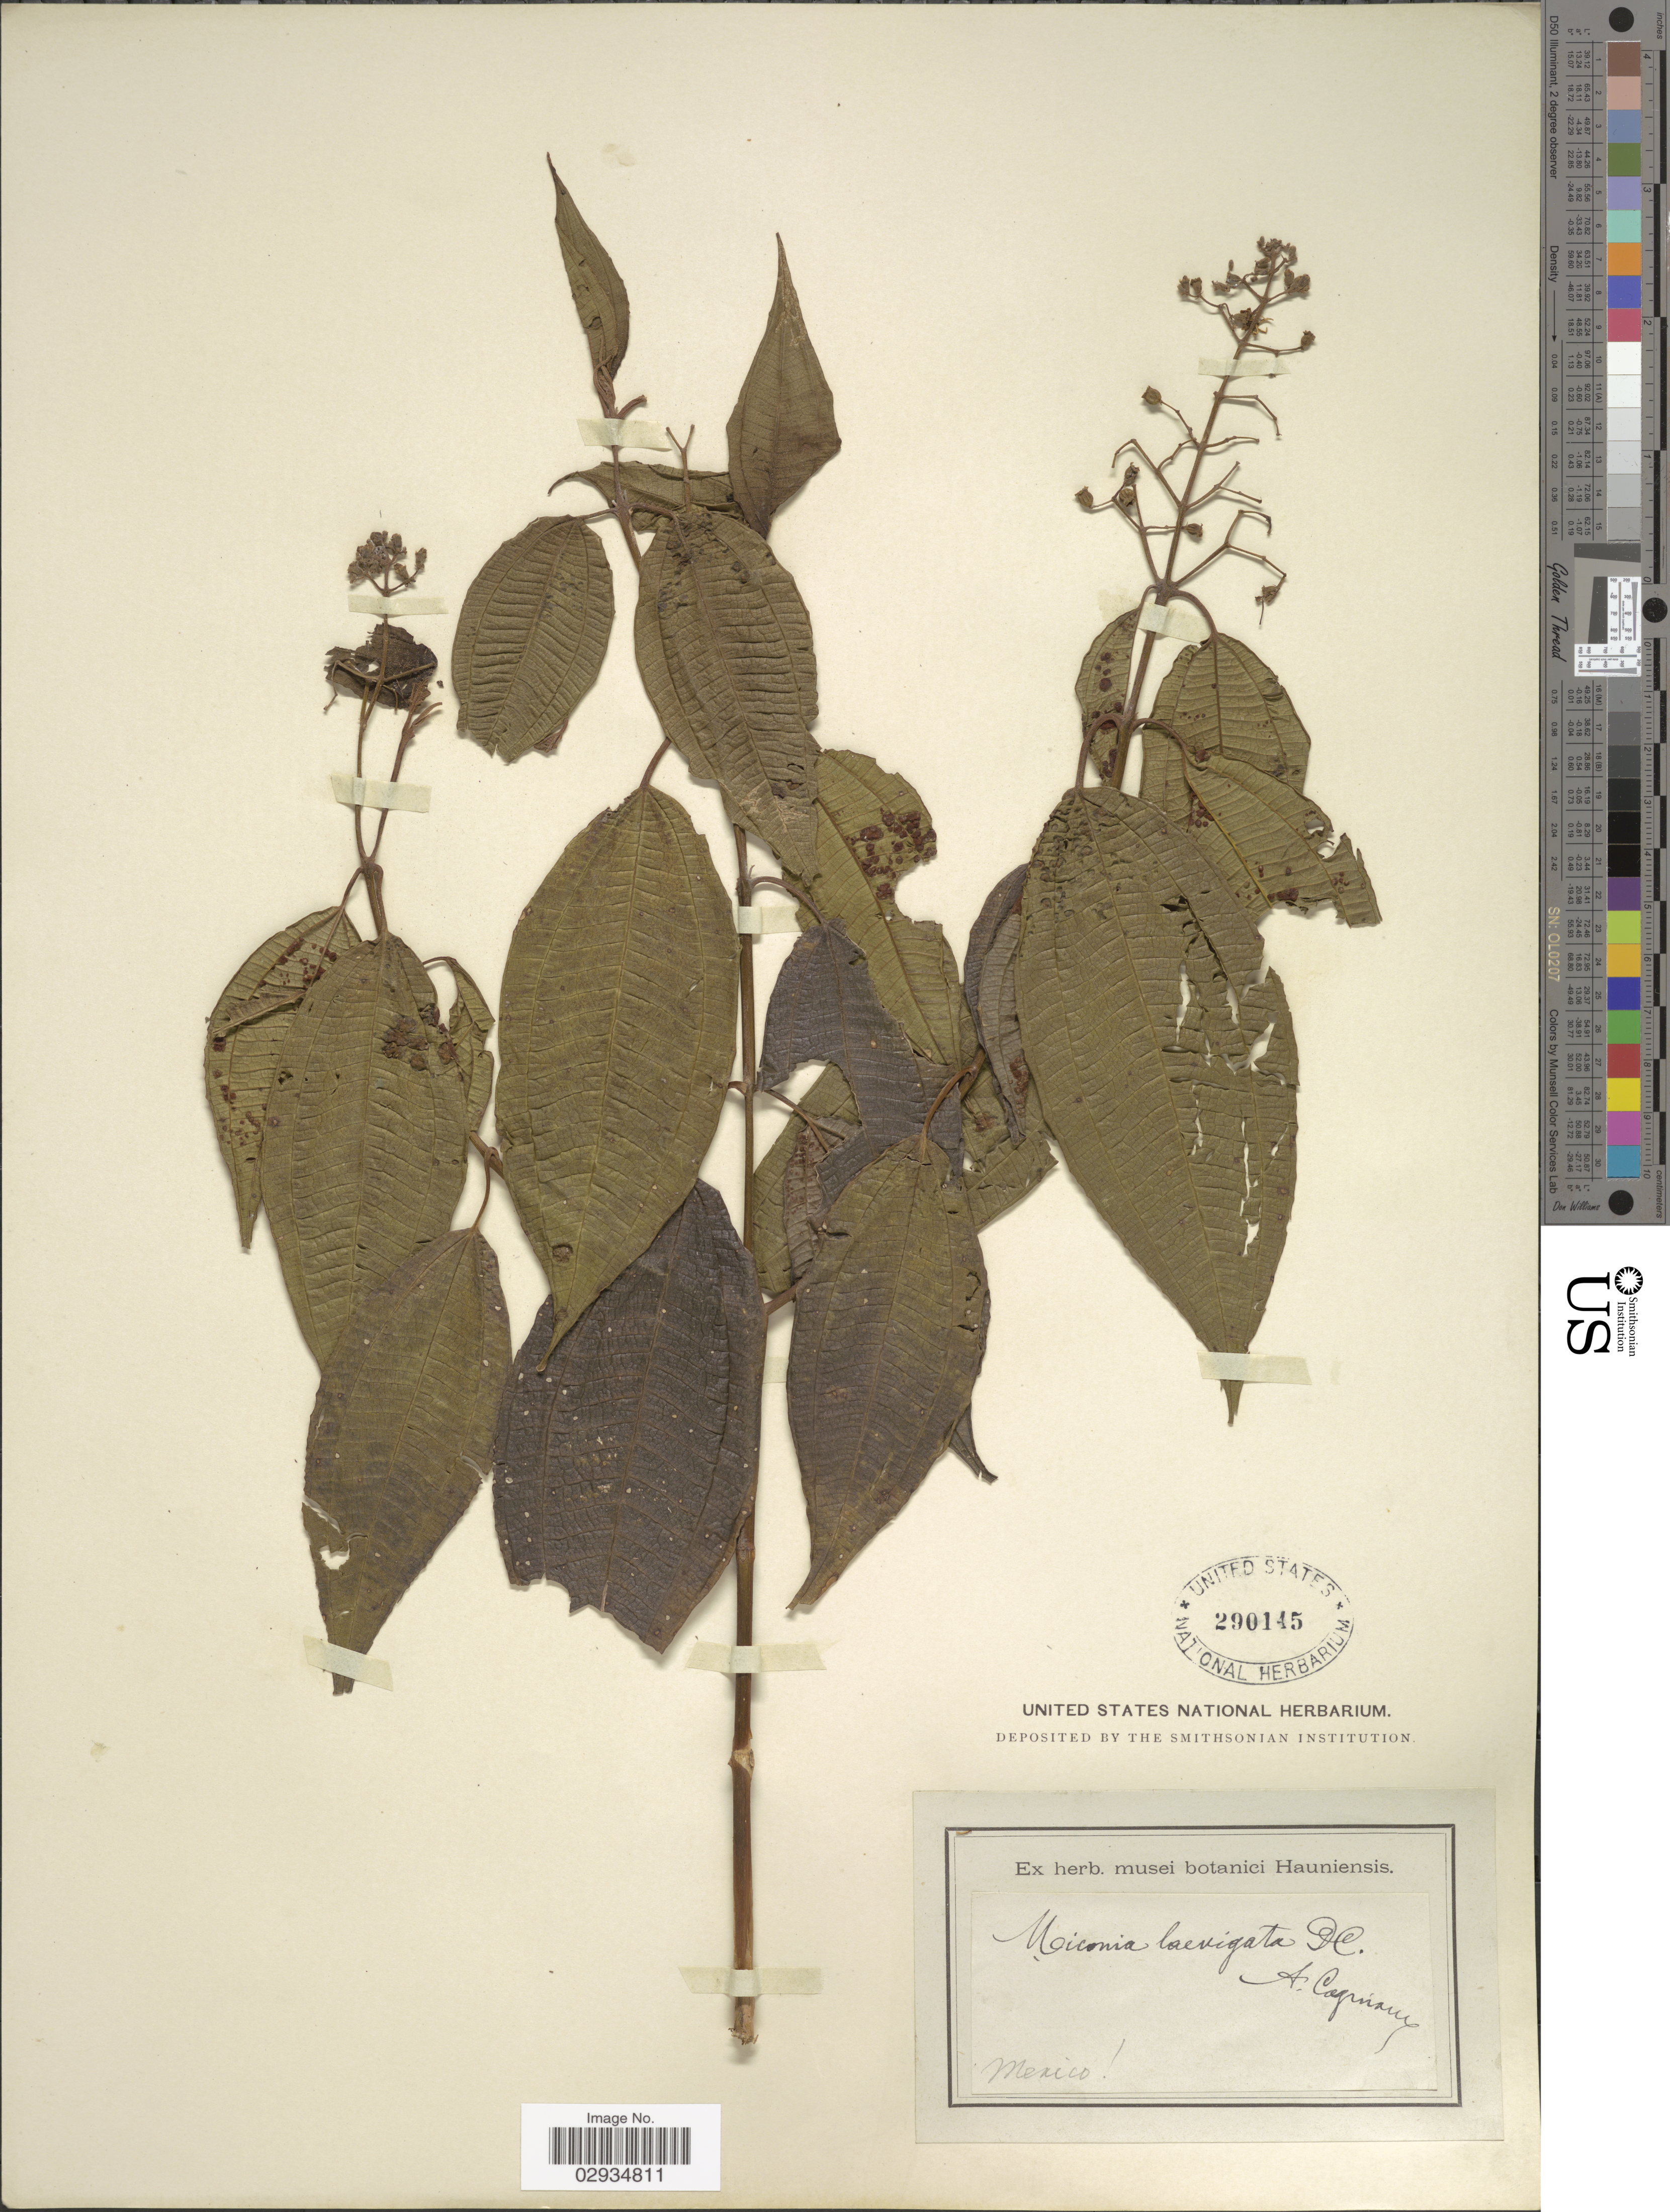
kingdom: Plantae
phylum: Tracheophyta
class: Magnoliopsida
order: Myrtales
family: Melastomataceae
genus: Miconia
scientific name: Miconia laevigata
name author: (L.) D. Don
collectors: C. A. Cogniaux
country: Mexico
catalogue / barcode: US 290145